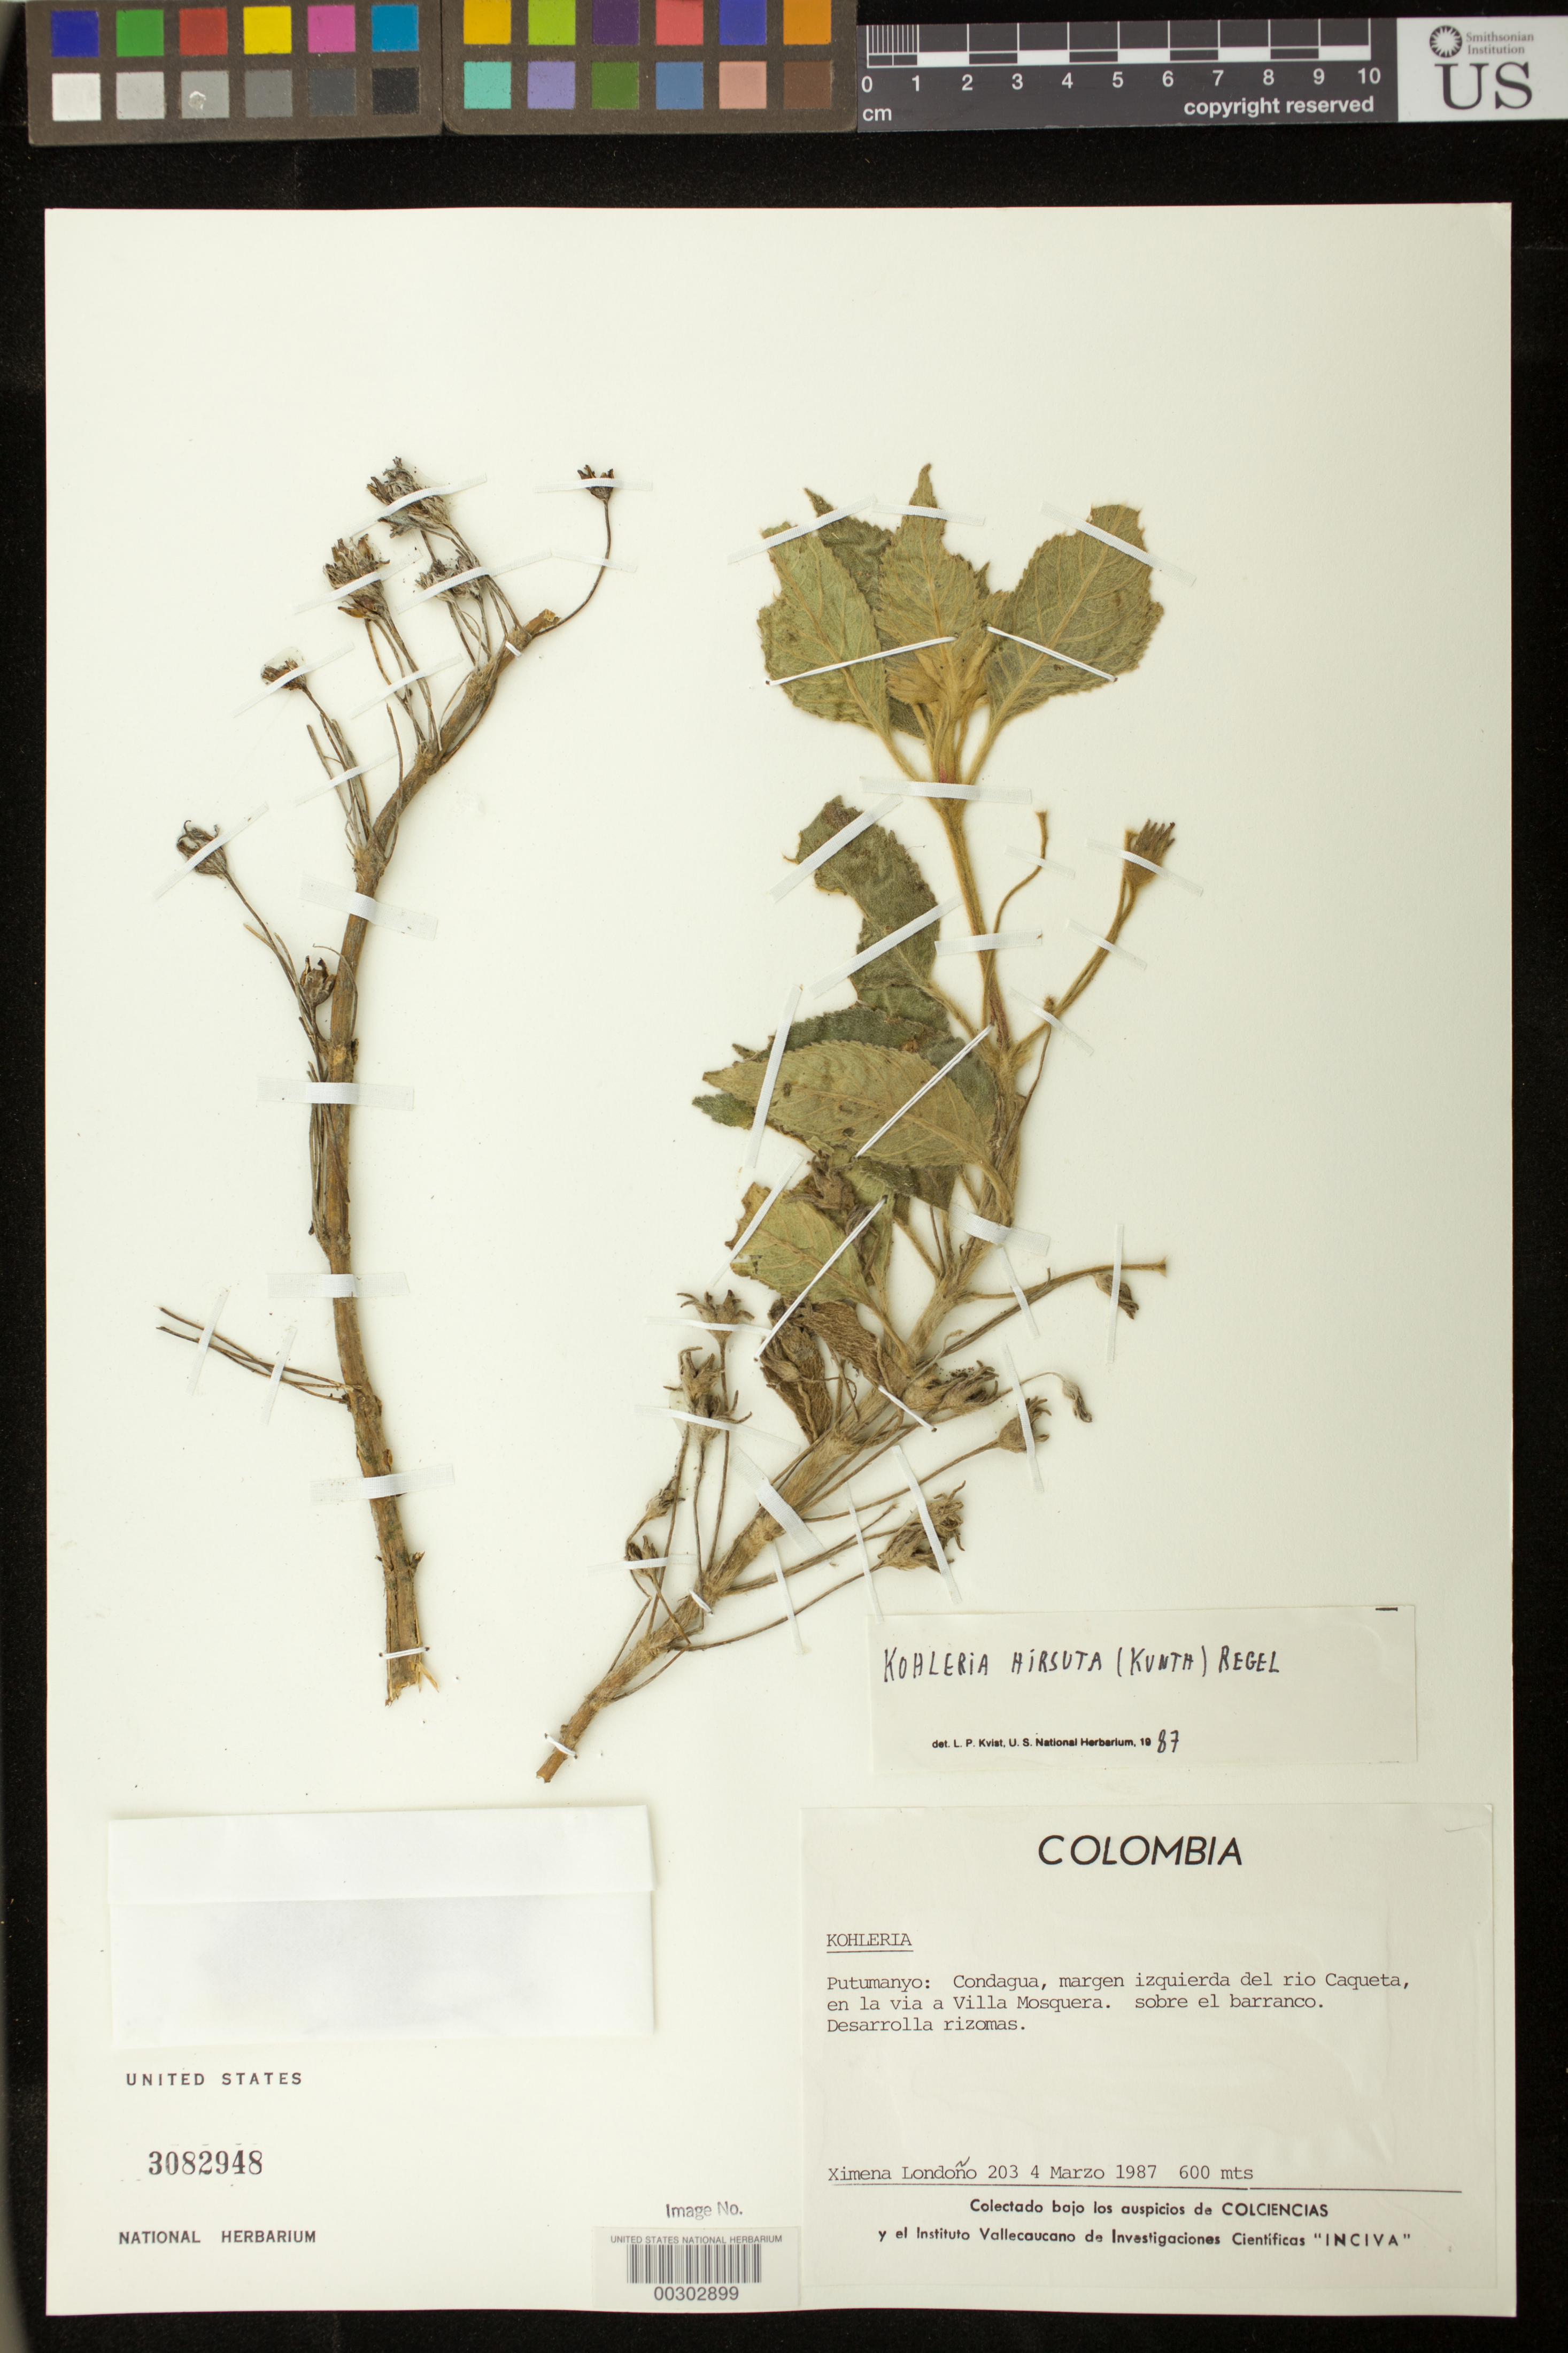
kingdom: Plantae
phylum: Tracheophyta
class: Magnoliopsida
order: Lamiales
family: Gesneriaceae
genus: Kohleria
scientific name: Kohleria hirsuta var. hirsuta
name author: (Kunth) Regel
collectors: X. Londoño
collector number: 203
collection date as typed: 04 Mar 1987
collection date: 1987-03-04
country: Colombia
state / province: Putumayo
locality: Condagua, left bank of Rio Caqueta, on the road to Villa Mosquera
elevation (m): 600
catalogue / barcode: US 3082948